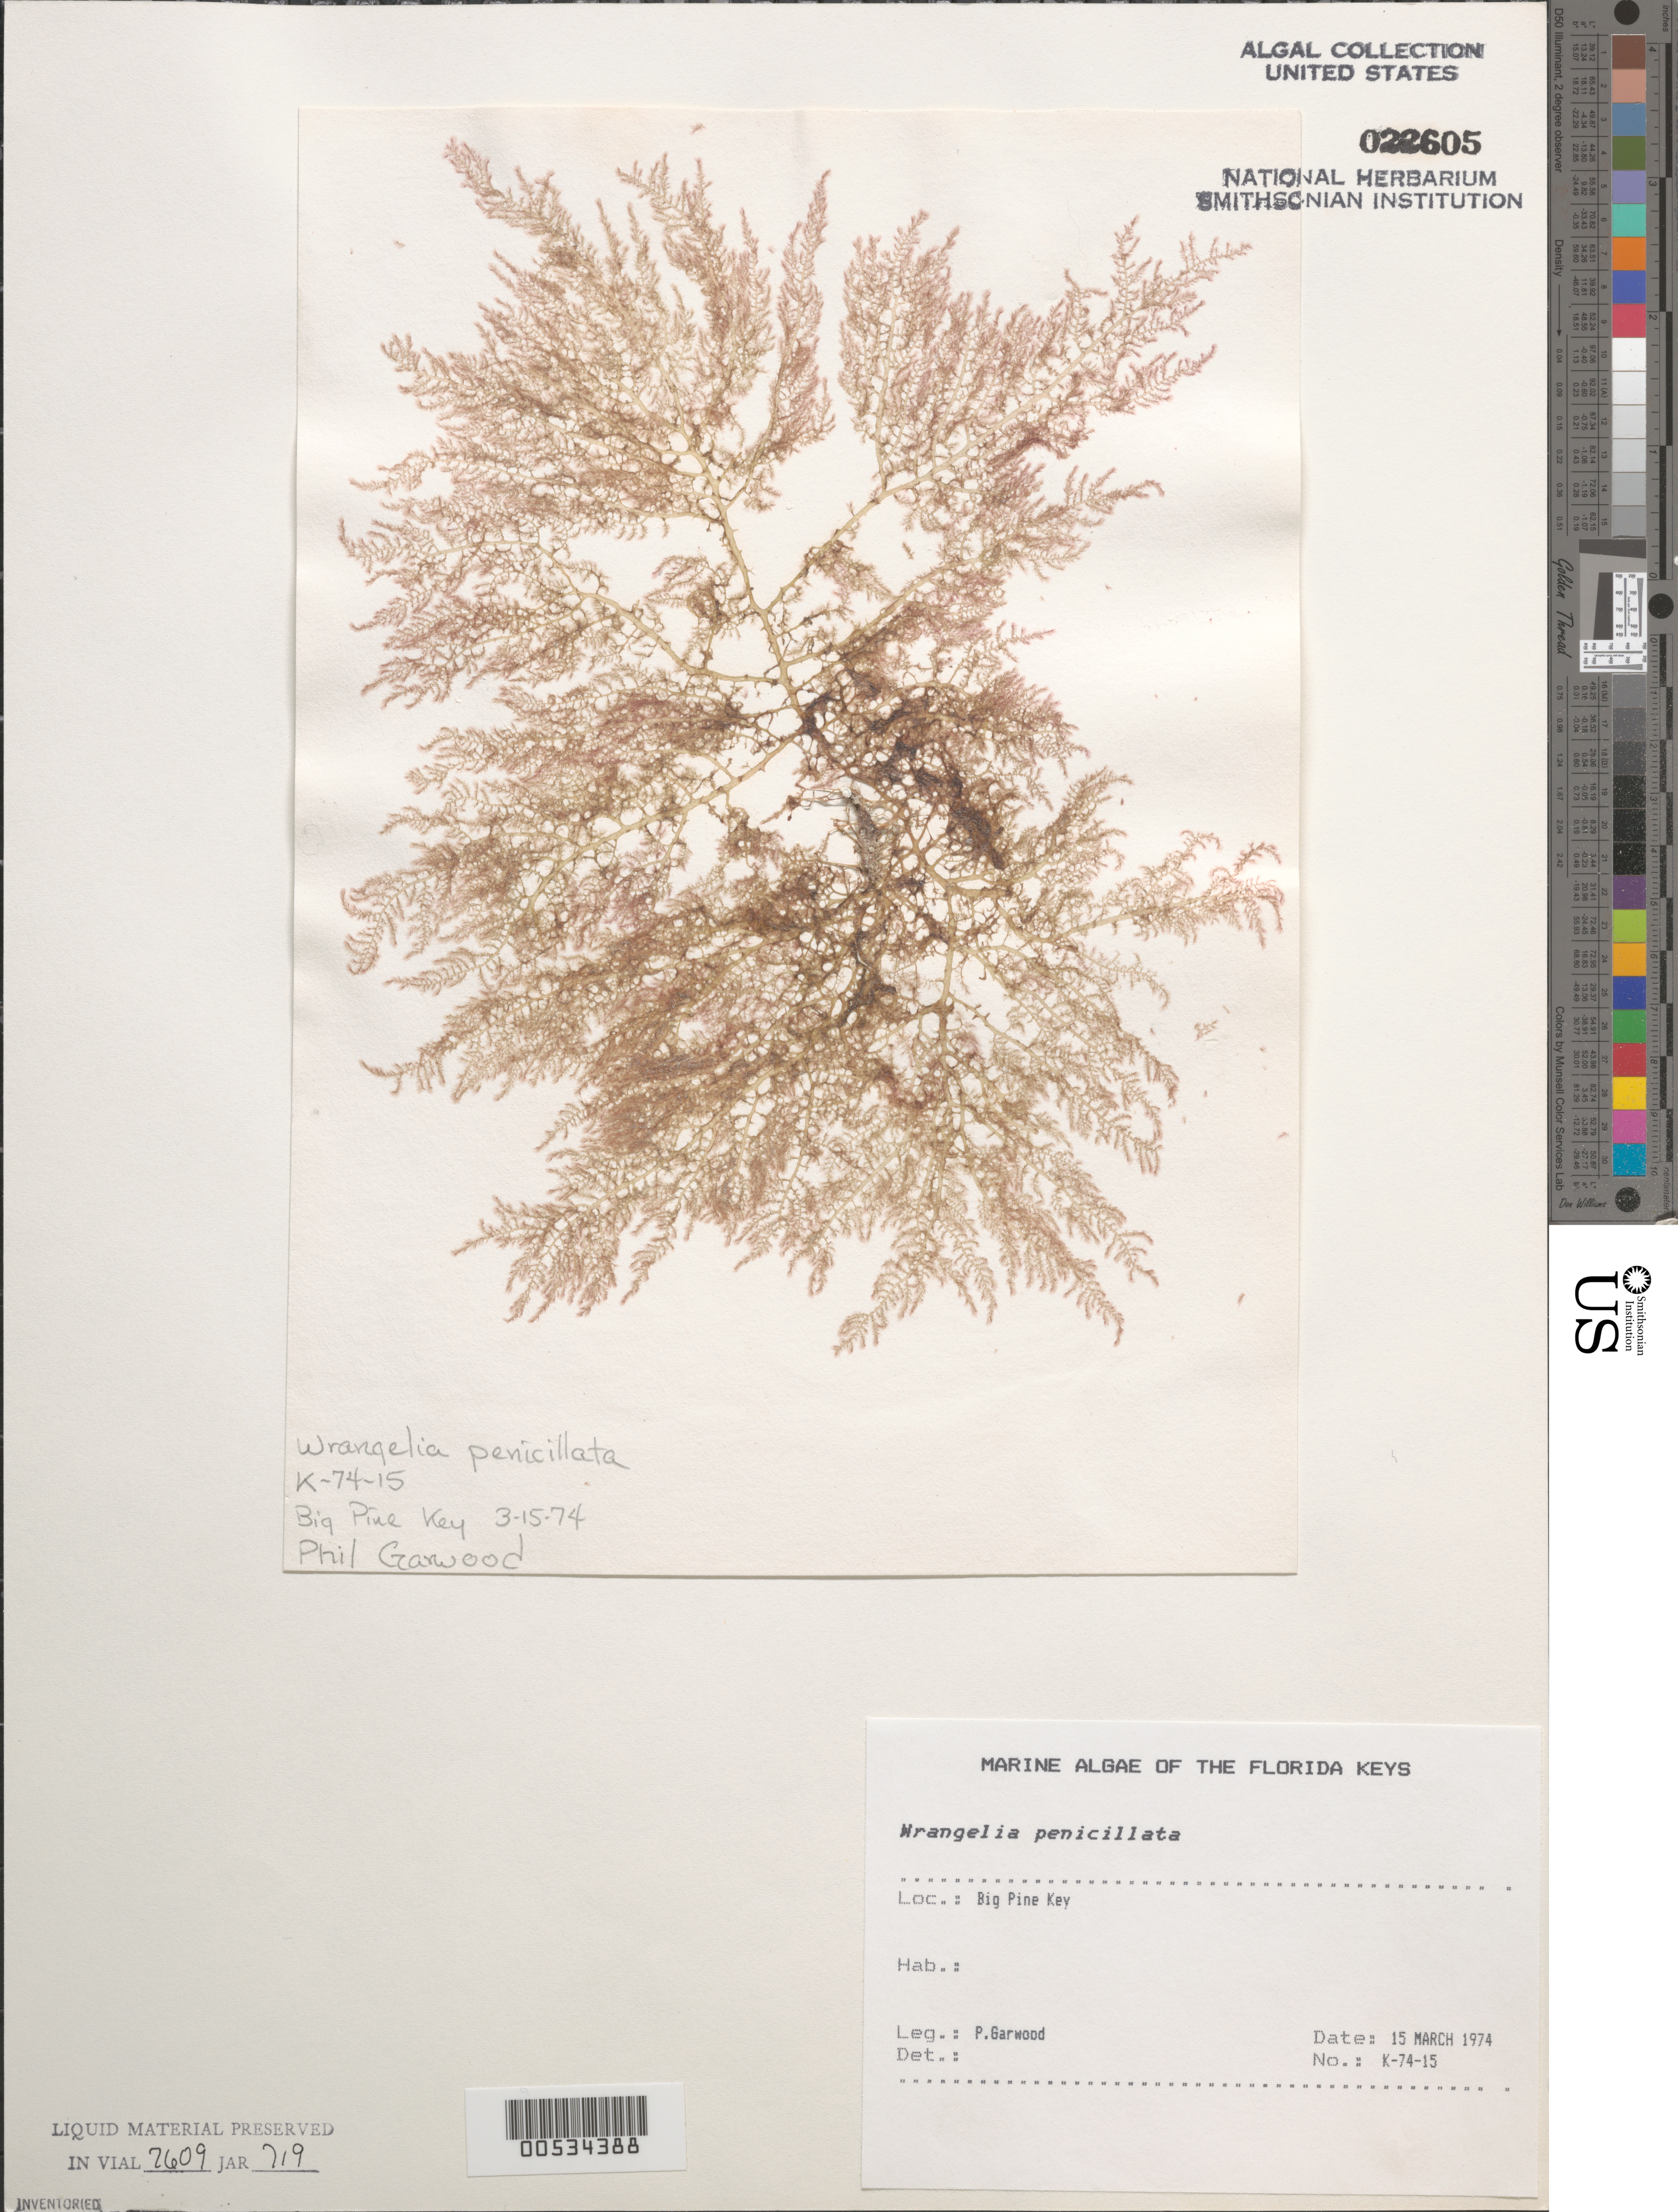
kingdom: Plantae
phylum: Rhodophyta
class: Florideophyceae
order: Ceramiales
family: Wrangeliaceae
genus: Wrangelia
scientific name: Wrangelia penicillata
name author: (C. Agardh) C. Agardh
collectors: P. Garwood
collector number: K-74-15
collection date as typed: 15 Mar 1974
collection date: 1974-03-15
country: United States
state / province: Florida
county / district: Monroe County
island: Big Pine Key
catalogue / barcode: US 22605